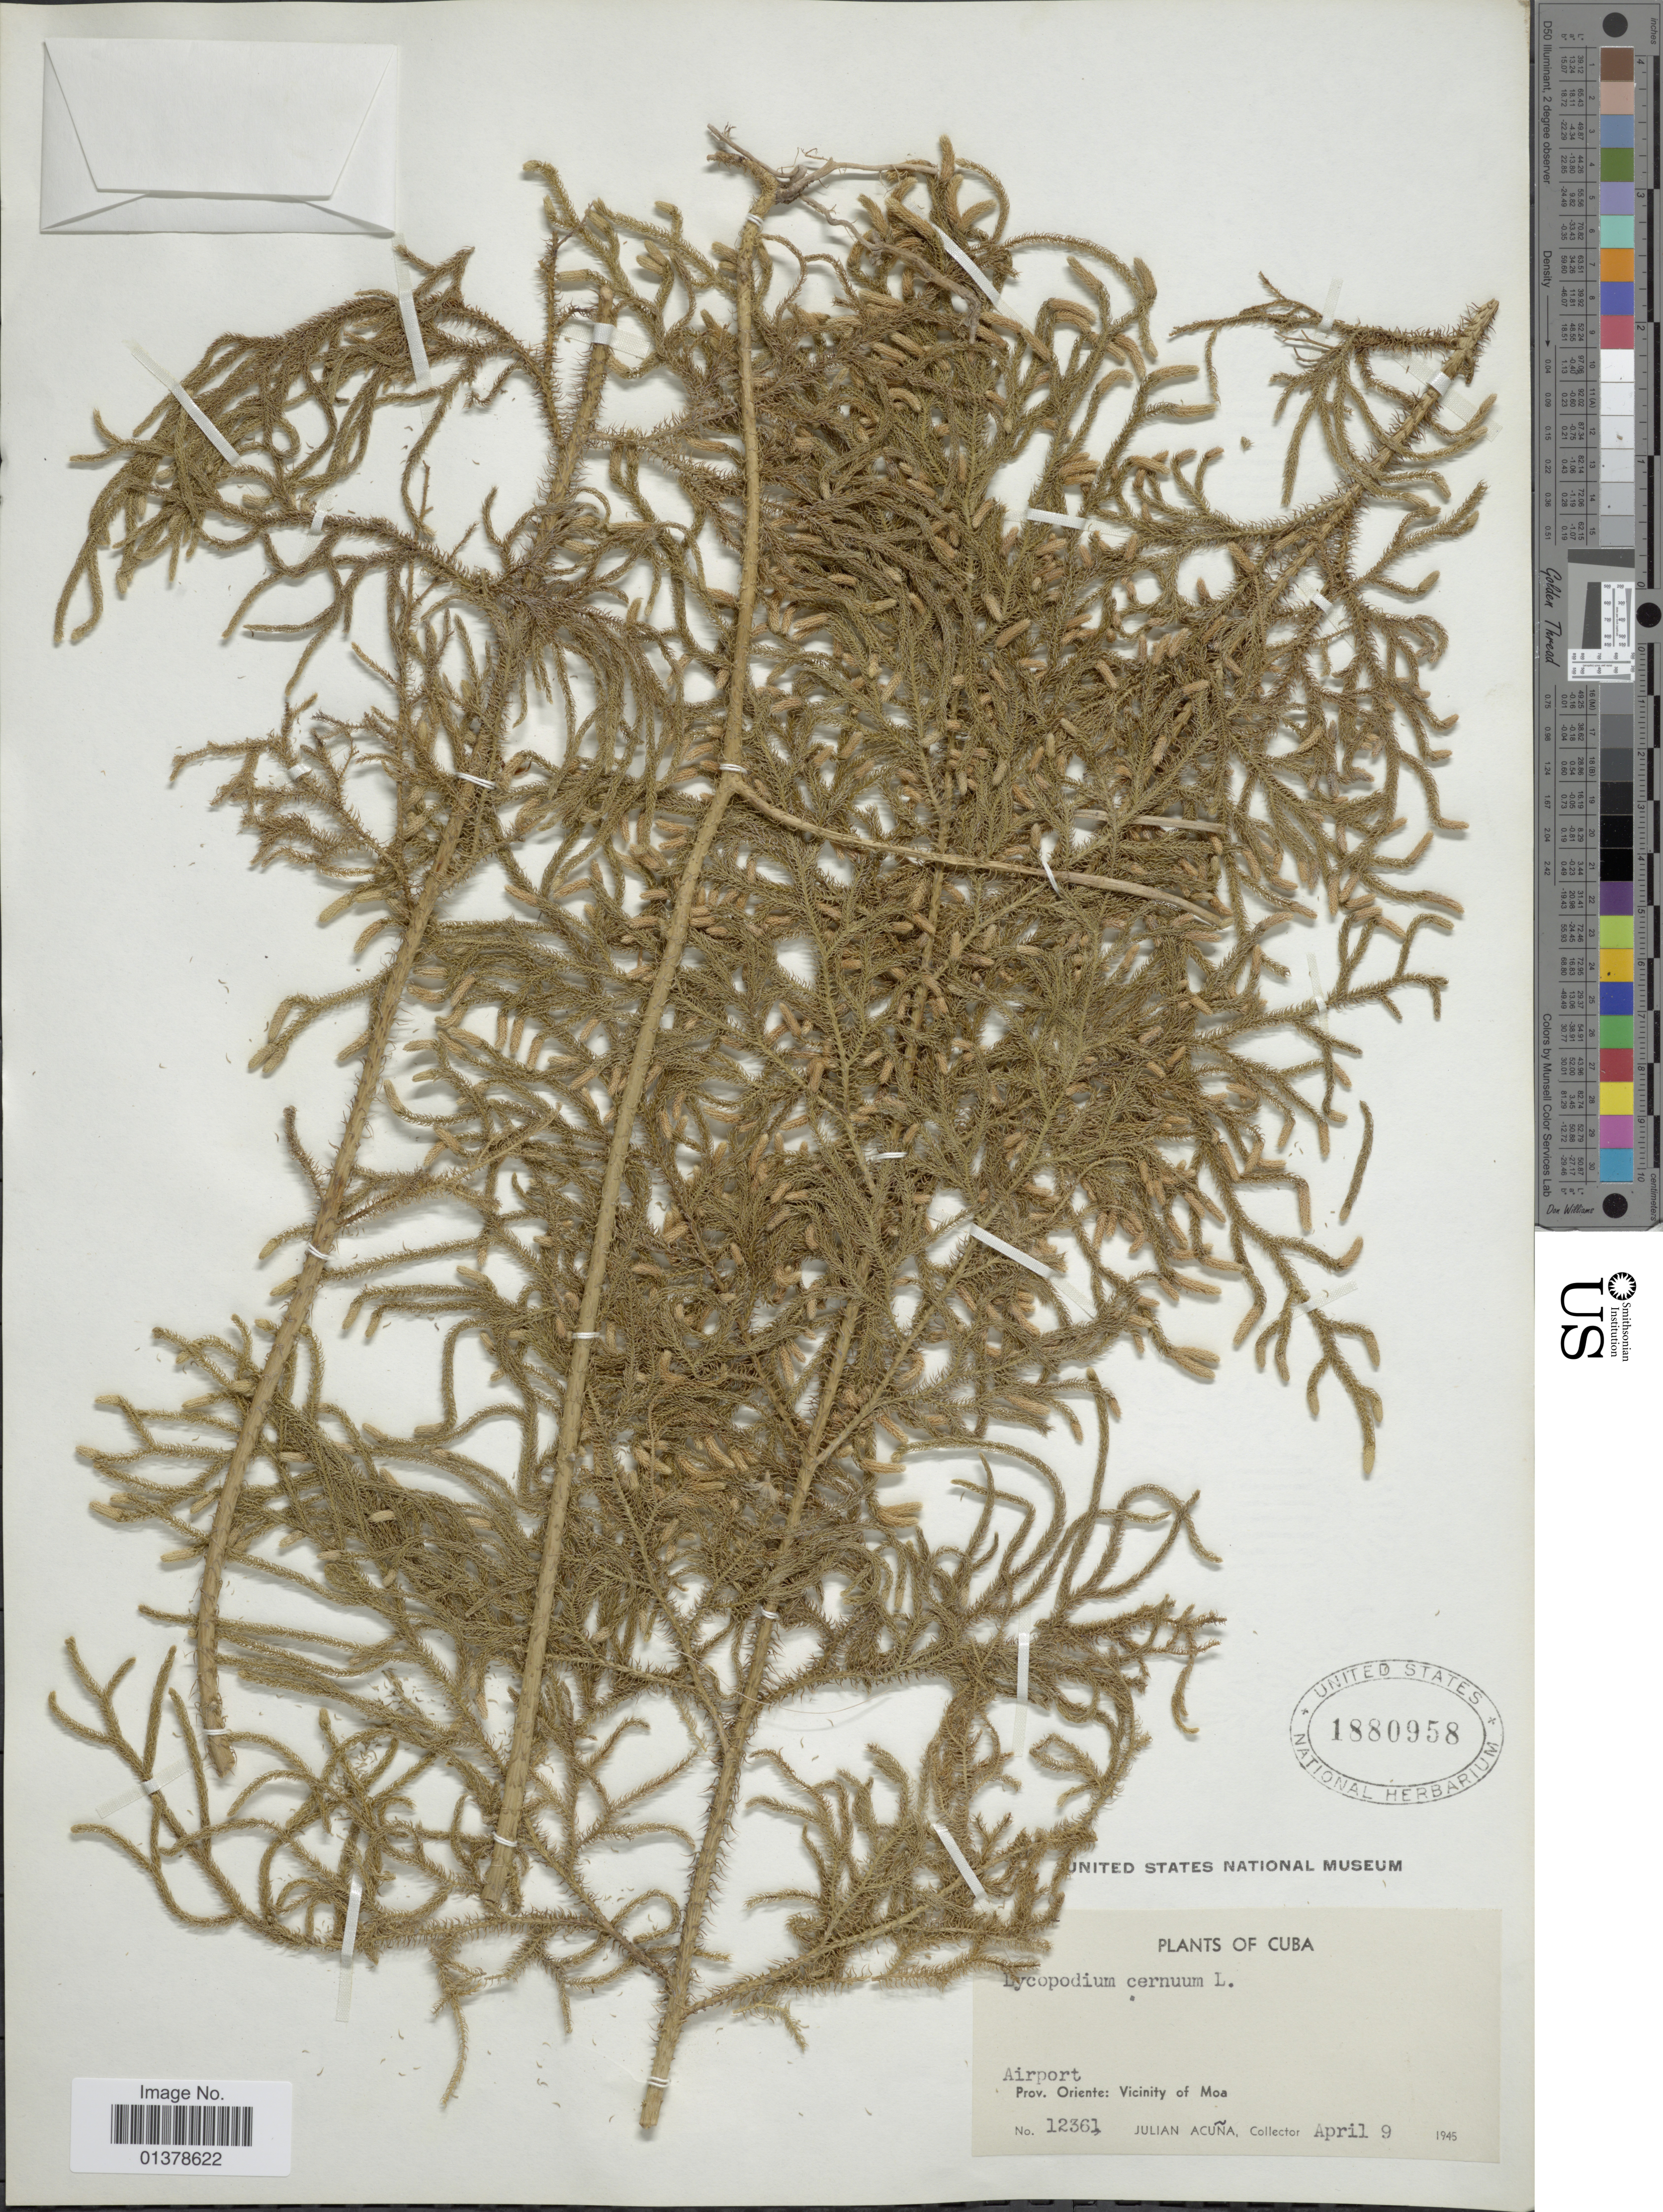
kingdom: Plantae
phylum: Tracheophyta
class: Lycopodiopsida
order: Lycopodiales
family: Lycopodiaceae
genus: Palhinhaea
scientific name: Palhinhaea cernua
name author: (L.) Vasc. & Franco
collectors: J. B. Acuña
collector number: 12361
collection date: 1945-04-09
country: Cuba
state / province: Oriente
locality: Airport, Vicinity of Moa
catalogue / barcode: US 1880958